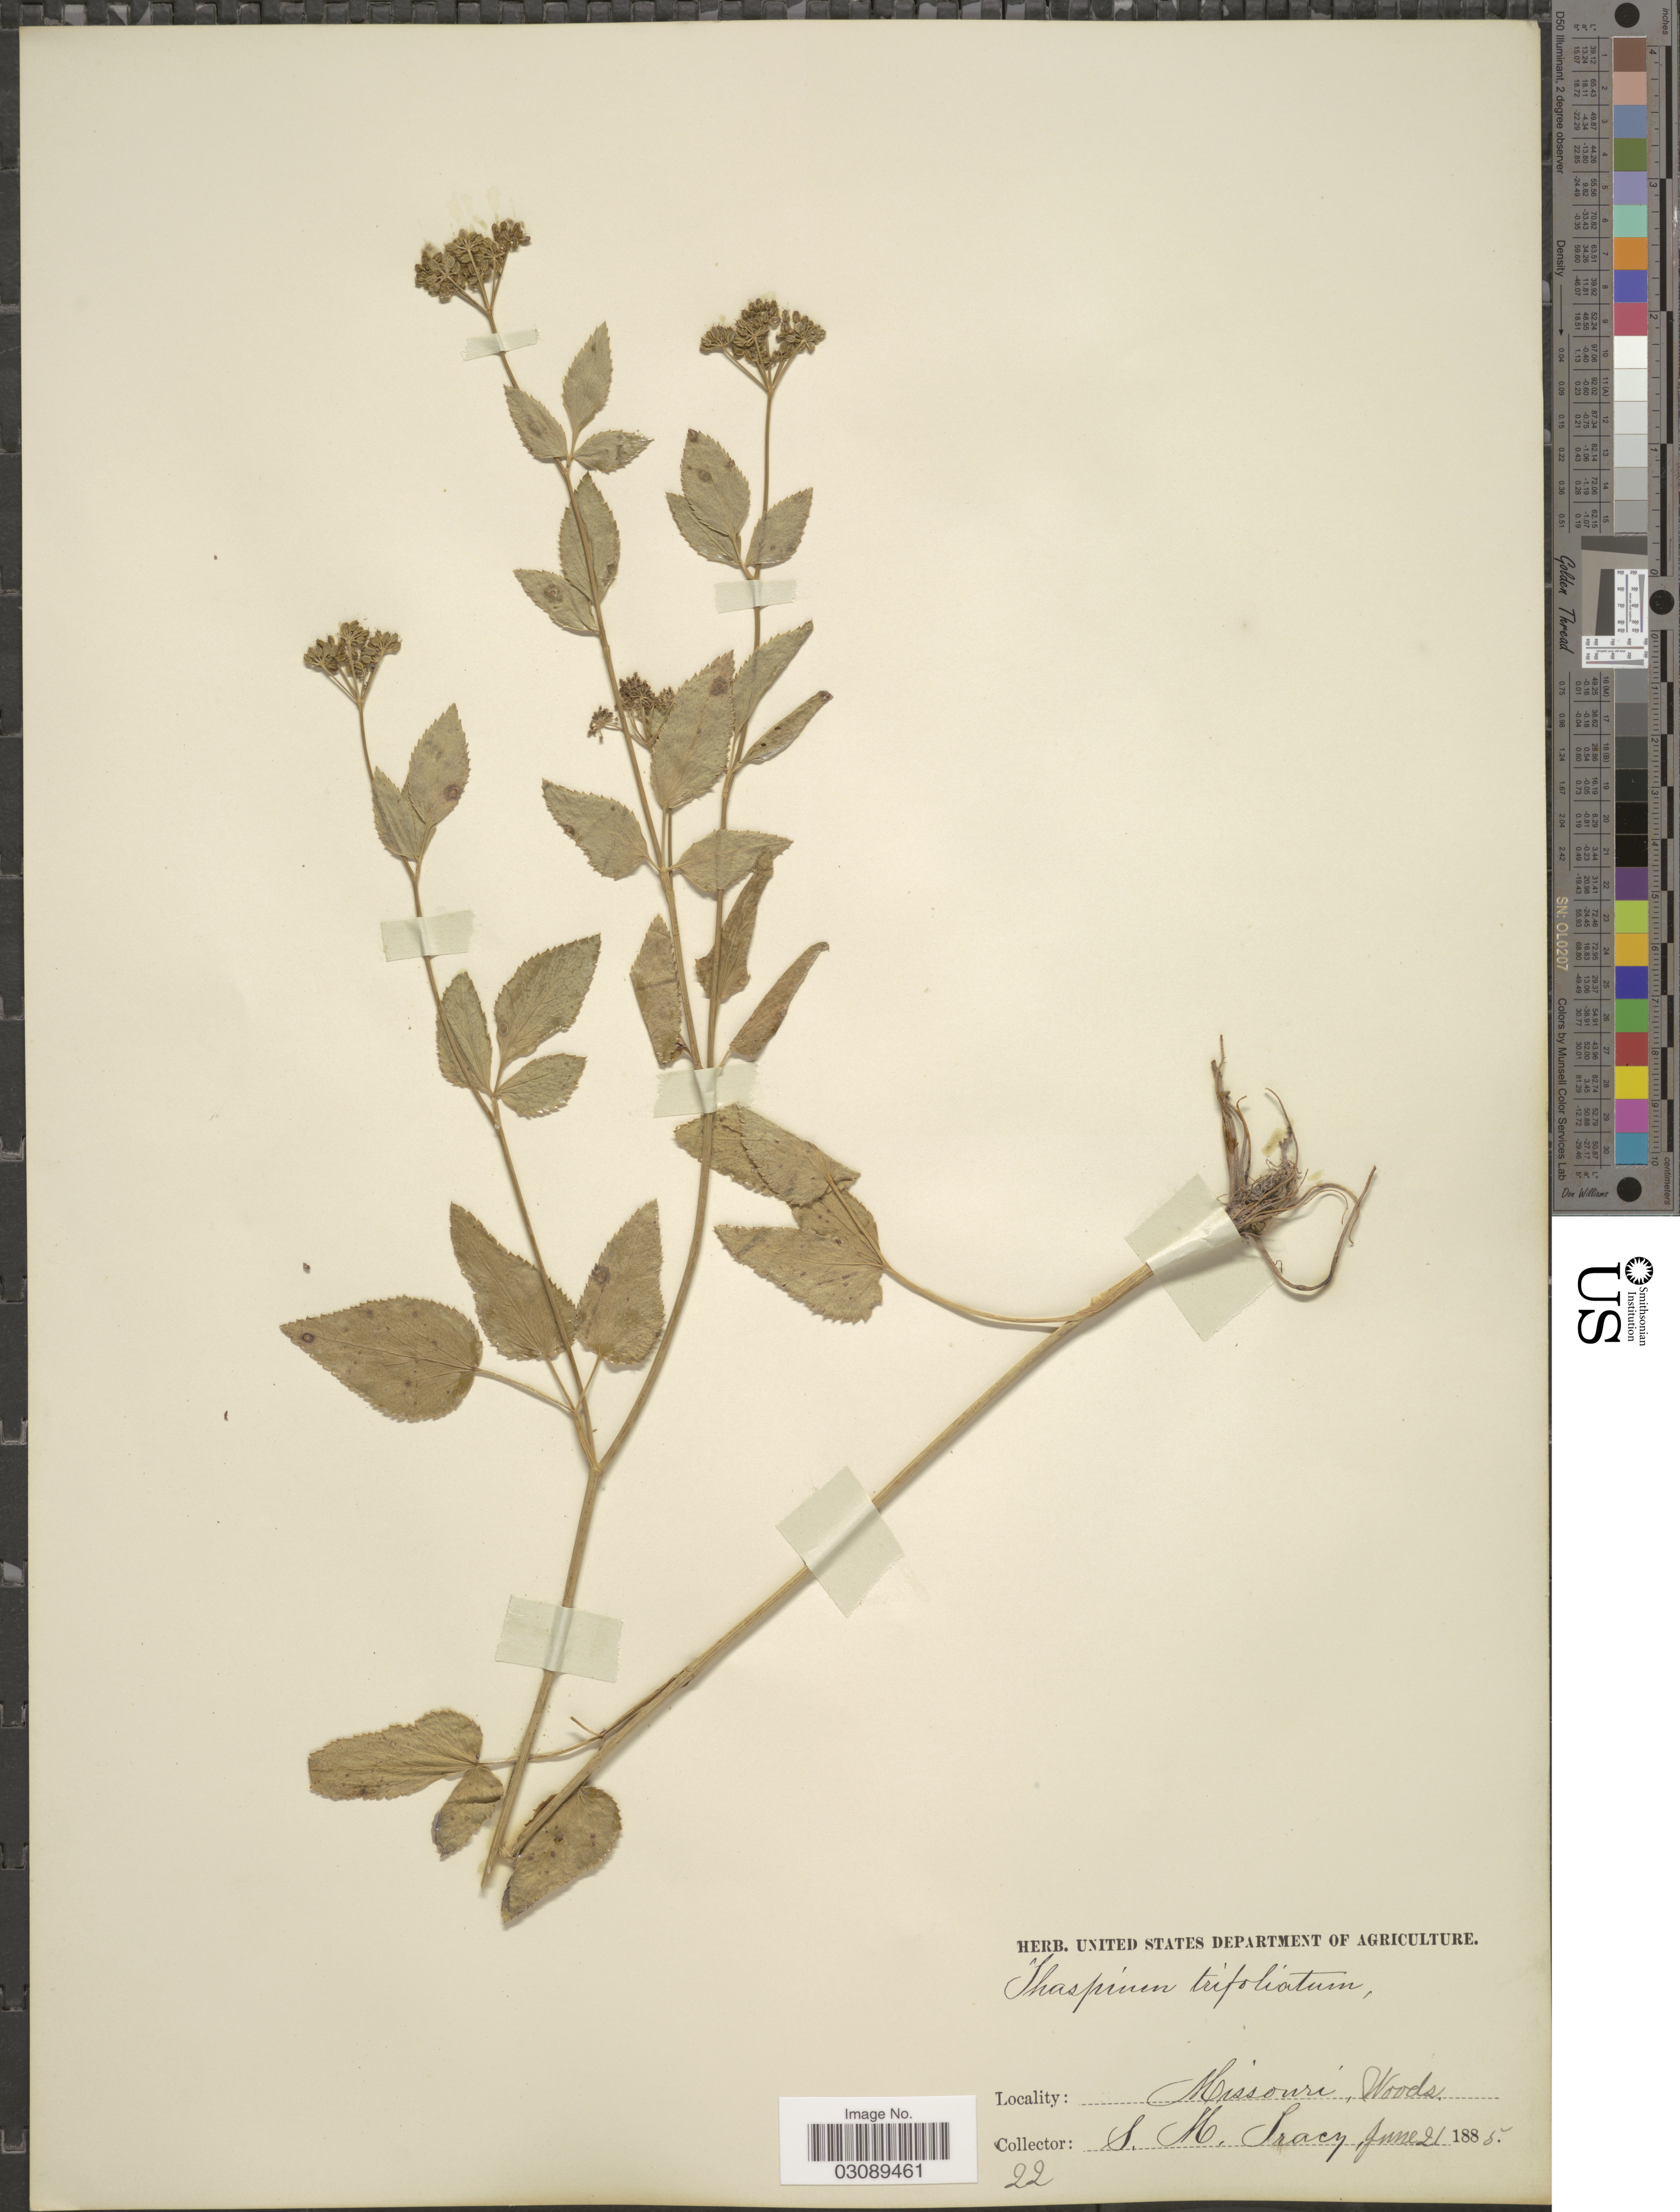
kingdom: Plantae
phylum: Tracheophyta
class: Magnoliopsida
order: Apiales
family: Apiaceae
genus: Thaspium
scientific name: Thaspium aureum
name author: (L.) Nutt.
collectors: S. M. Tracy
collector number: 22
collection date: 1885-06-21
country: United States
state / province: Missouri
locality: Woods.